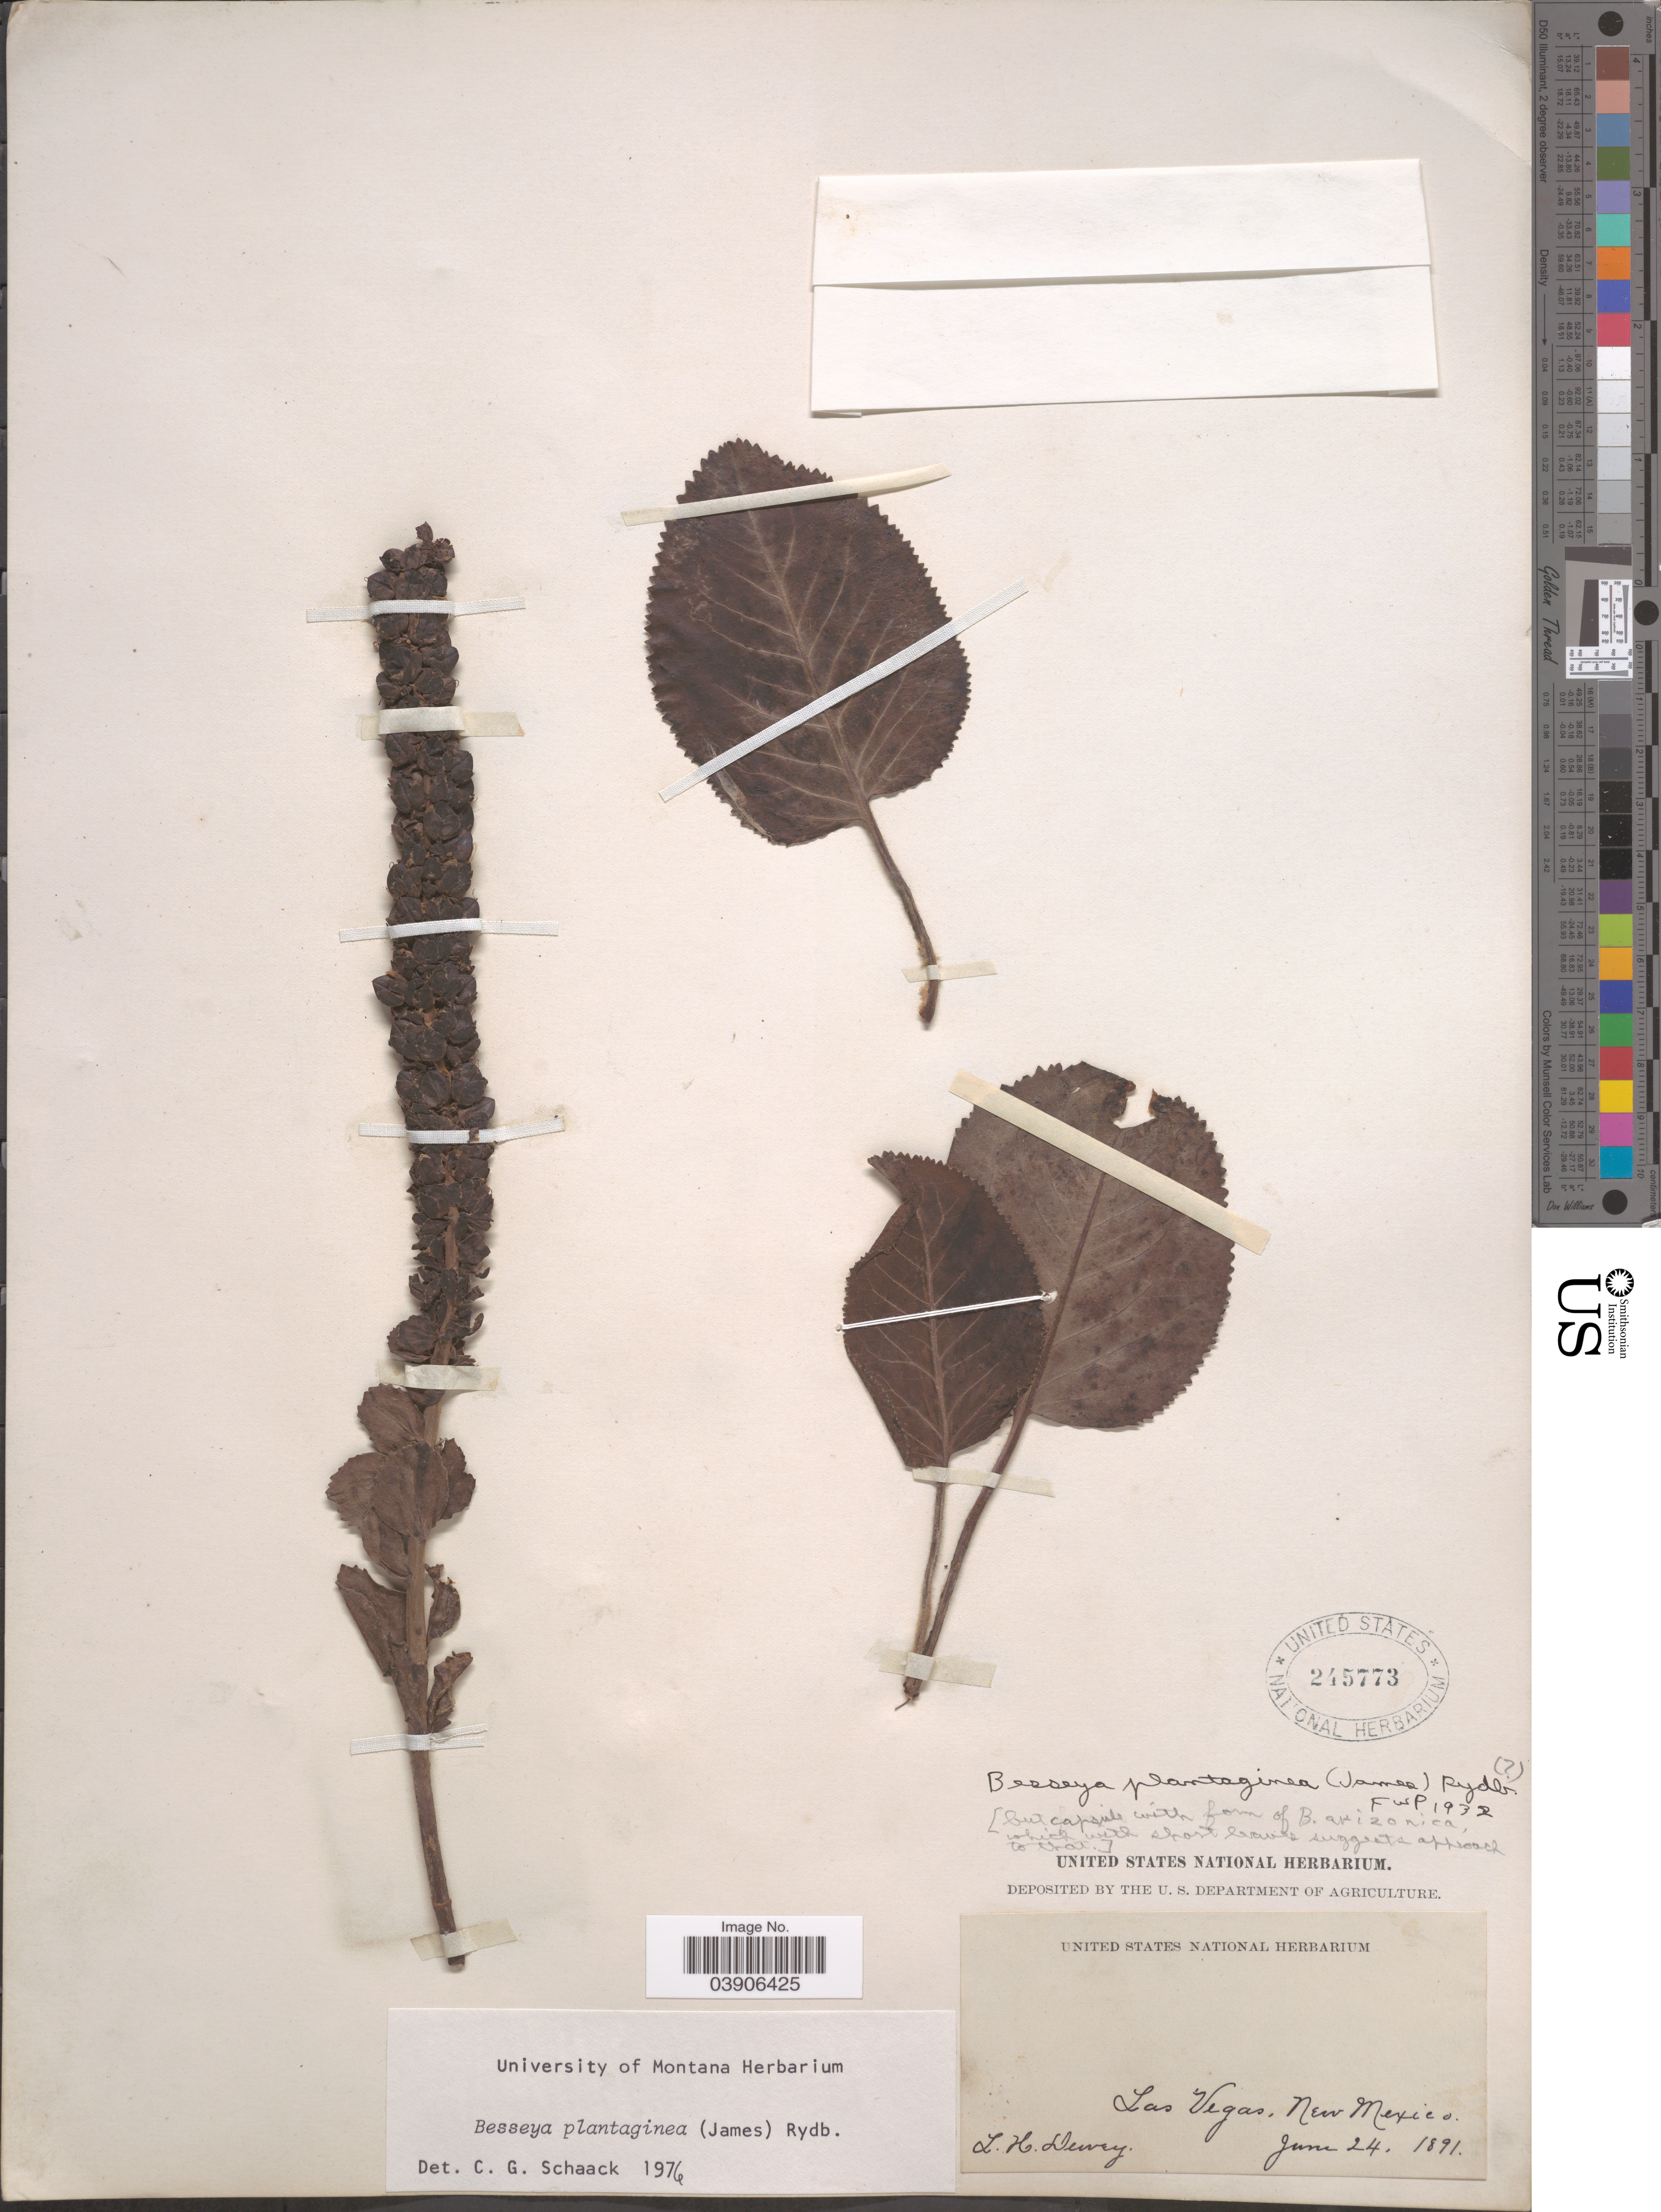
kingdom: Plantae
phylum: Tracheophyta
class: Magnoliopsida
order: Lamiales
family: Plantaginaceae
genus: Synthyris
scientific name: Synthyris plantaginea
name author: (E. James) Benth.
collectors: L. H. Dewey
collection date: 1891-06-24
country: United States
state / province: New Mexico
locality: Las Vegas.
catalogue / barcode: US 245773